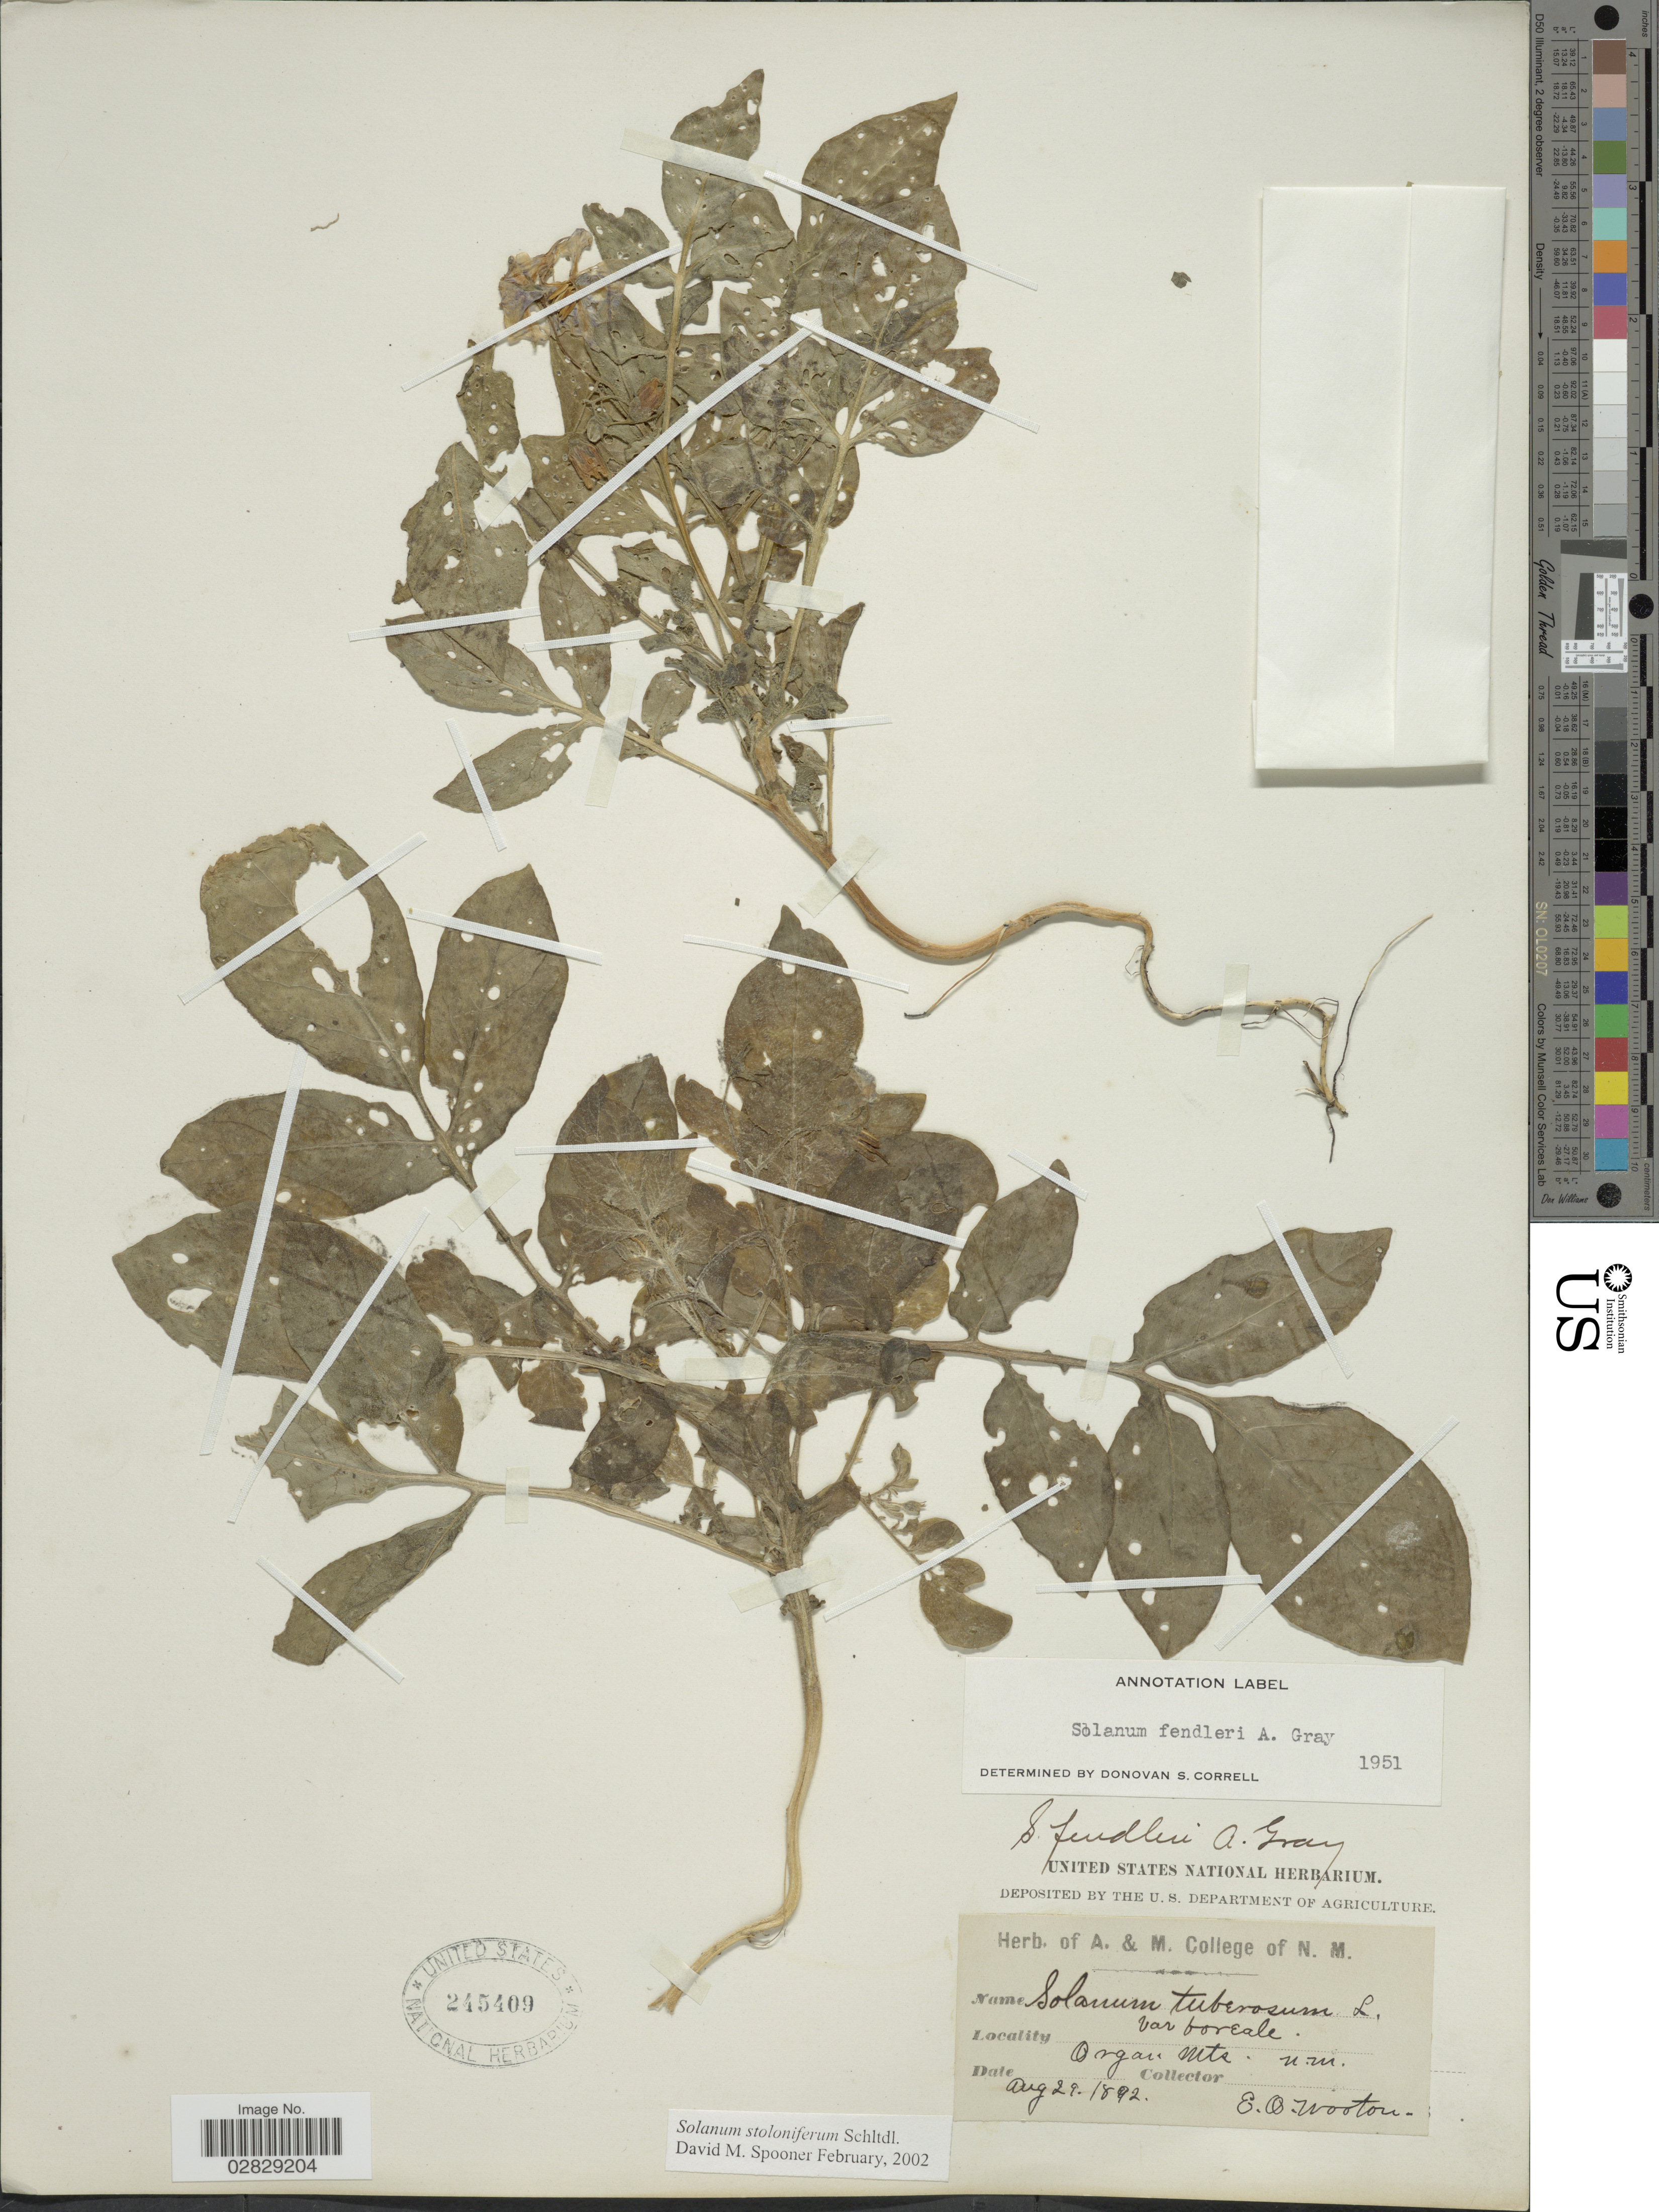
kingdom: Plantae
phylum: Tracheophyta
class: Magnoliopsida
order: Solanales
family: Solanaceae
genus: Solanum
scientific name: Solanum stoloniferum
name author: Schltdl.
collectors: E. O. Wooton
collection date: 1892-08-29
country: United States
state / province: New Mexico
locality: Organ Mts.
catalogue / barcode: US 245409